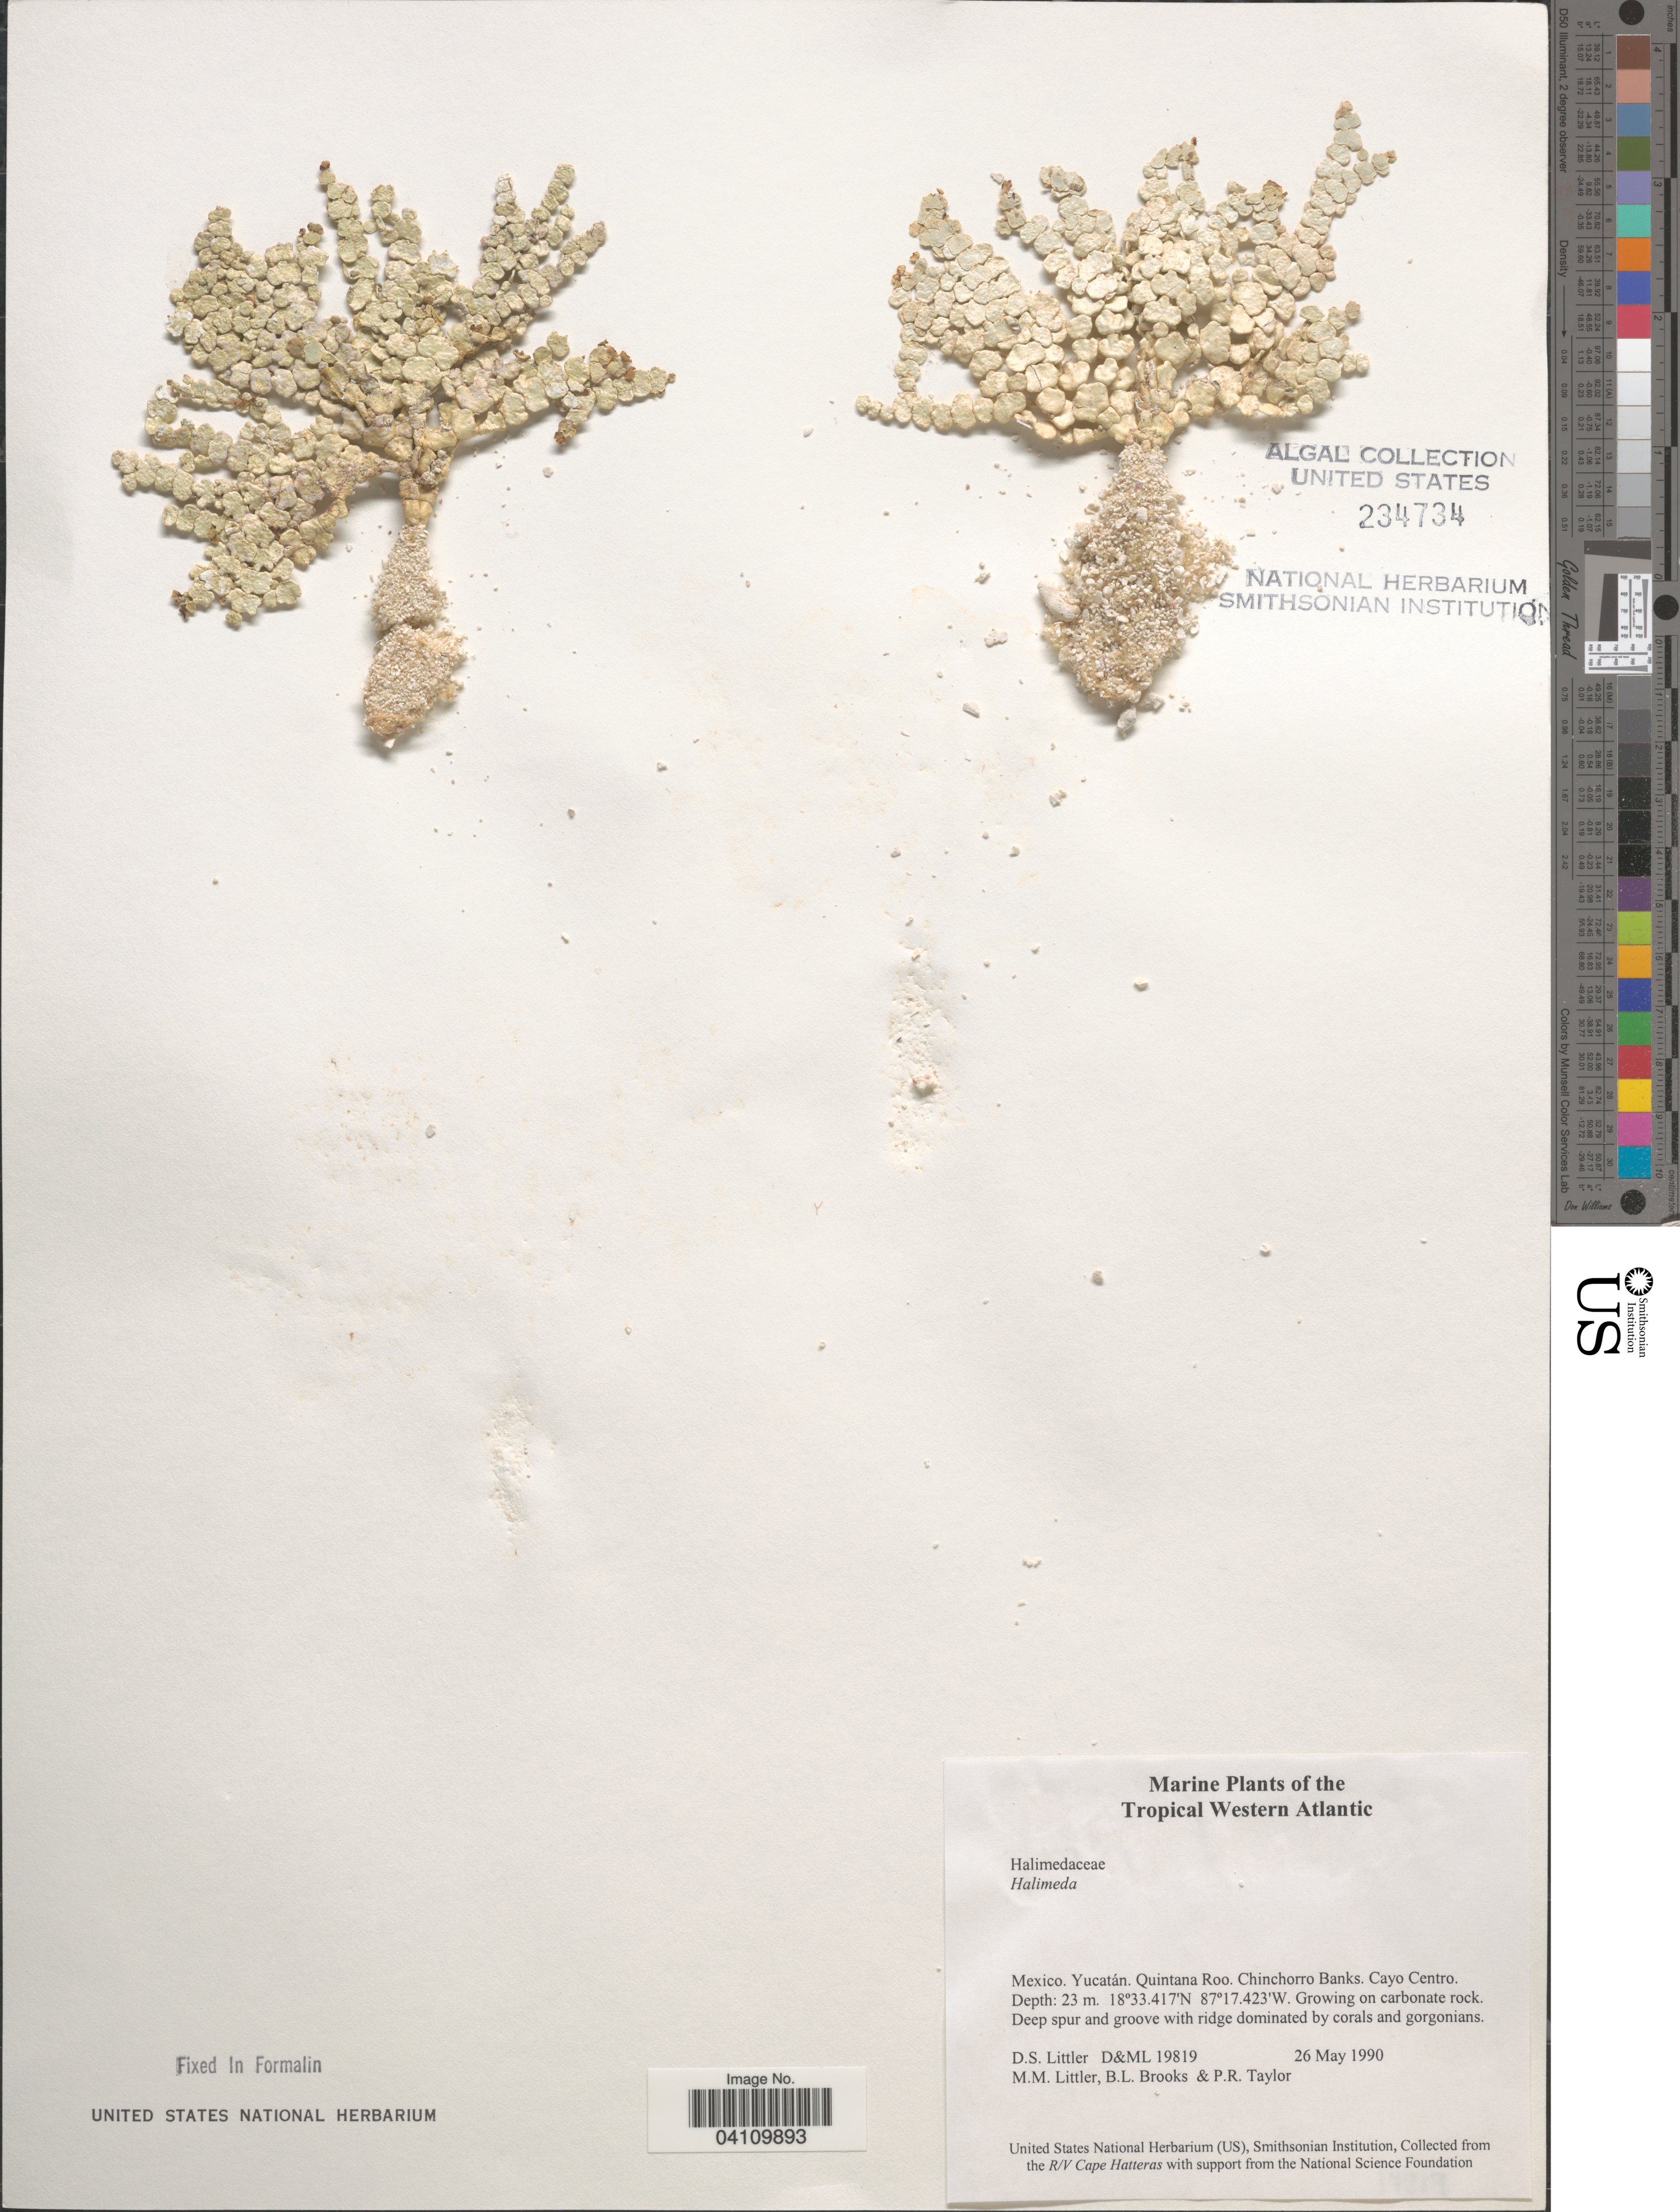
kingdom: Plantae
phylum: Chlorophyta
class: Ulvophyceae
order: Bryopsidales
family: Halimedaceae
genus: Halimeda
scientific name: Halimeda sp.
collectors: D. S. Littler, B. Brooks & P. R. Taylor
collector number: D&ML 19819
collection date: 1990-05-26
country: Mexico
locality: Tropical Western Atlantic. Yucatán. Quintana Roo. Chinchorro Banks. Cayo Centro.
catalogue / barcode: US 234734